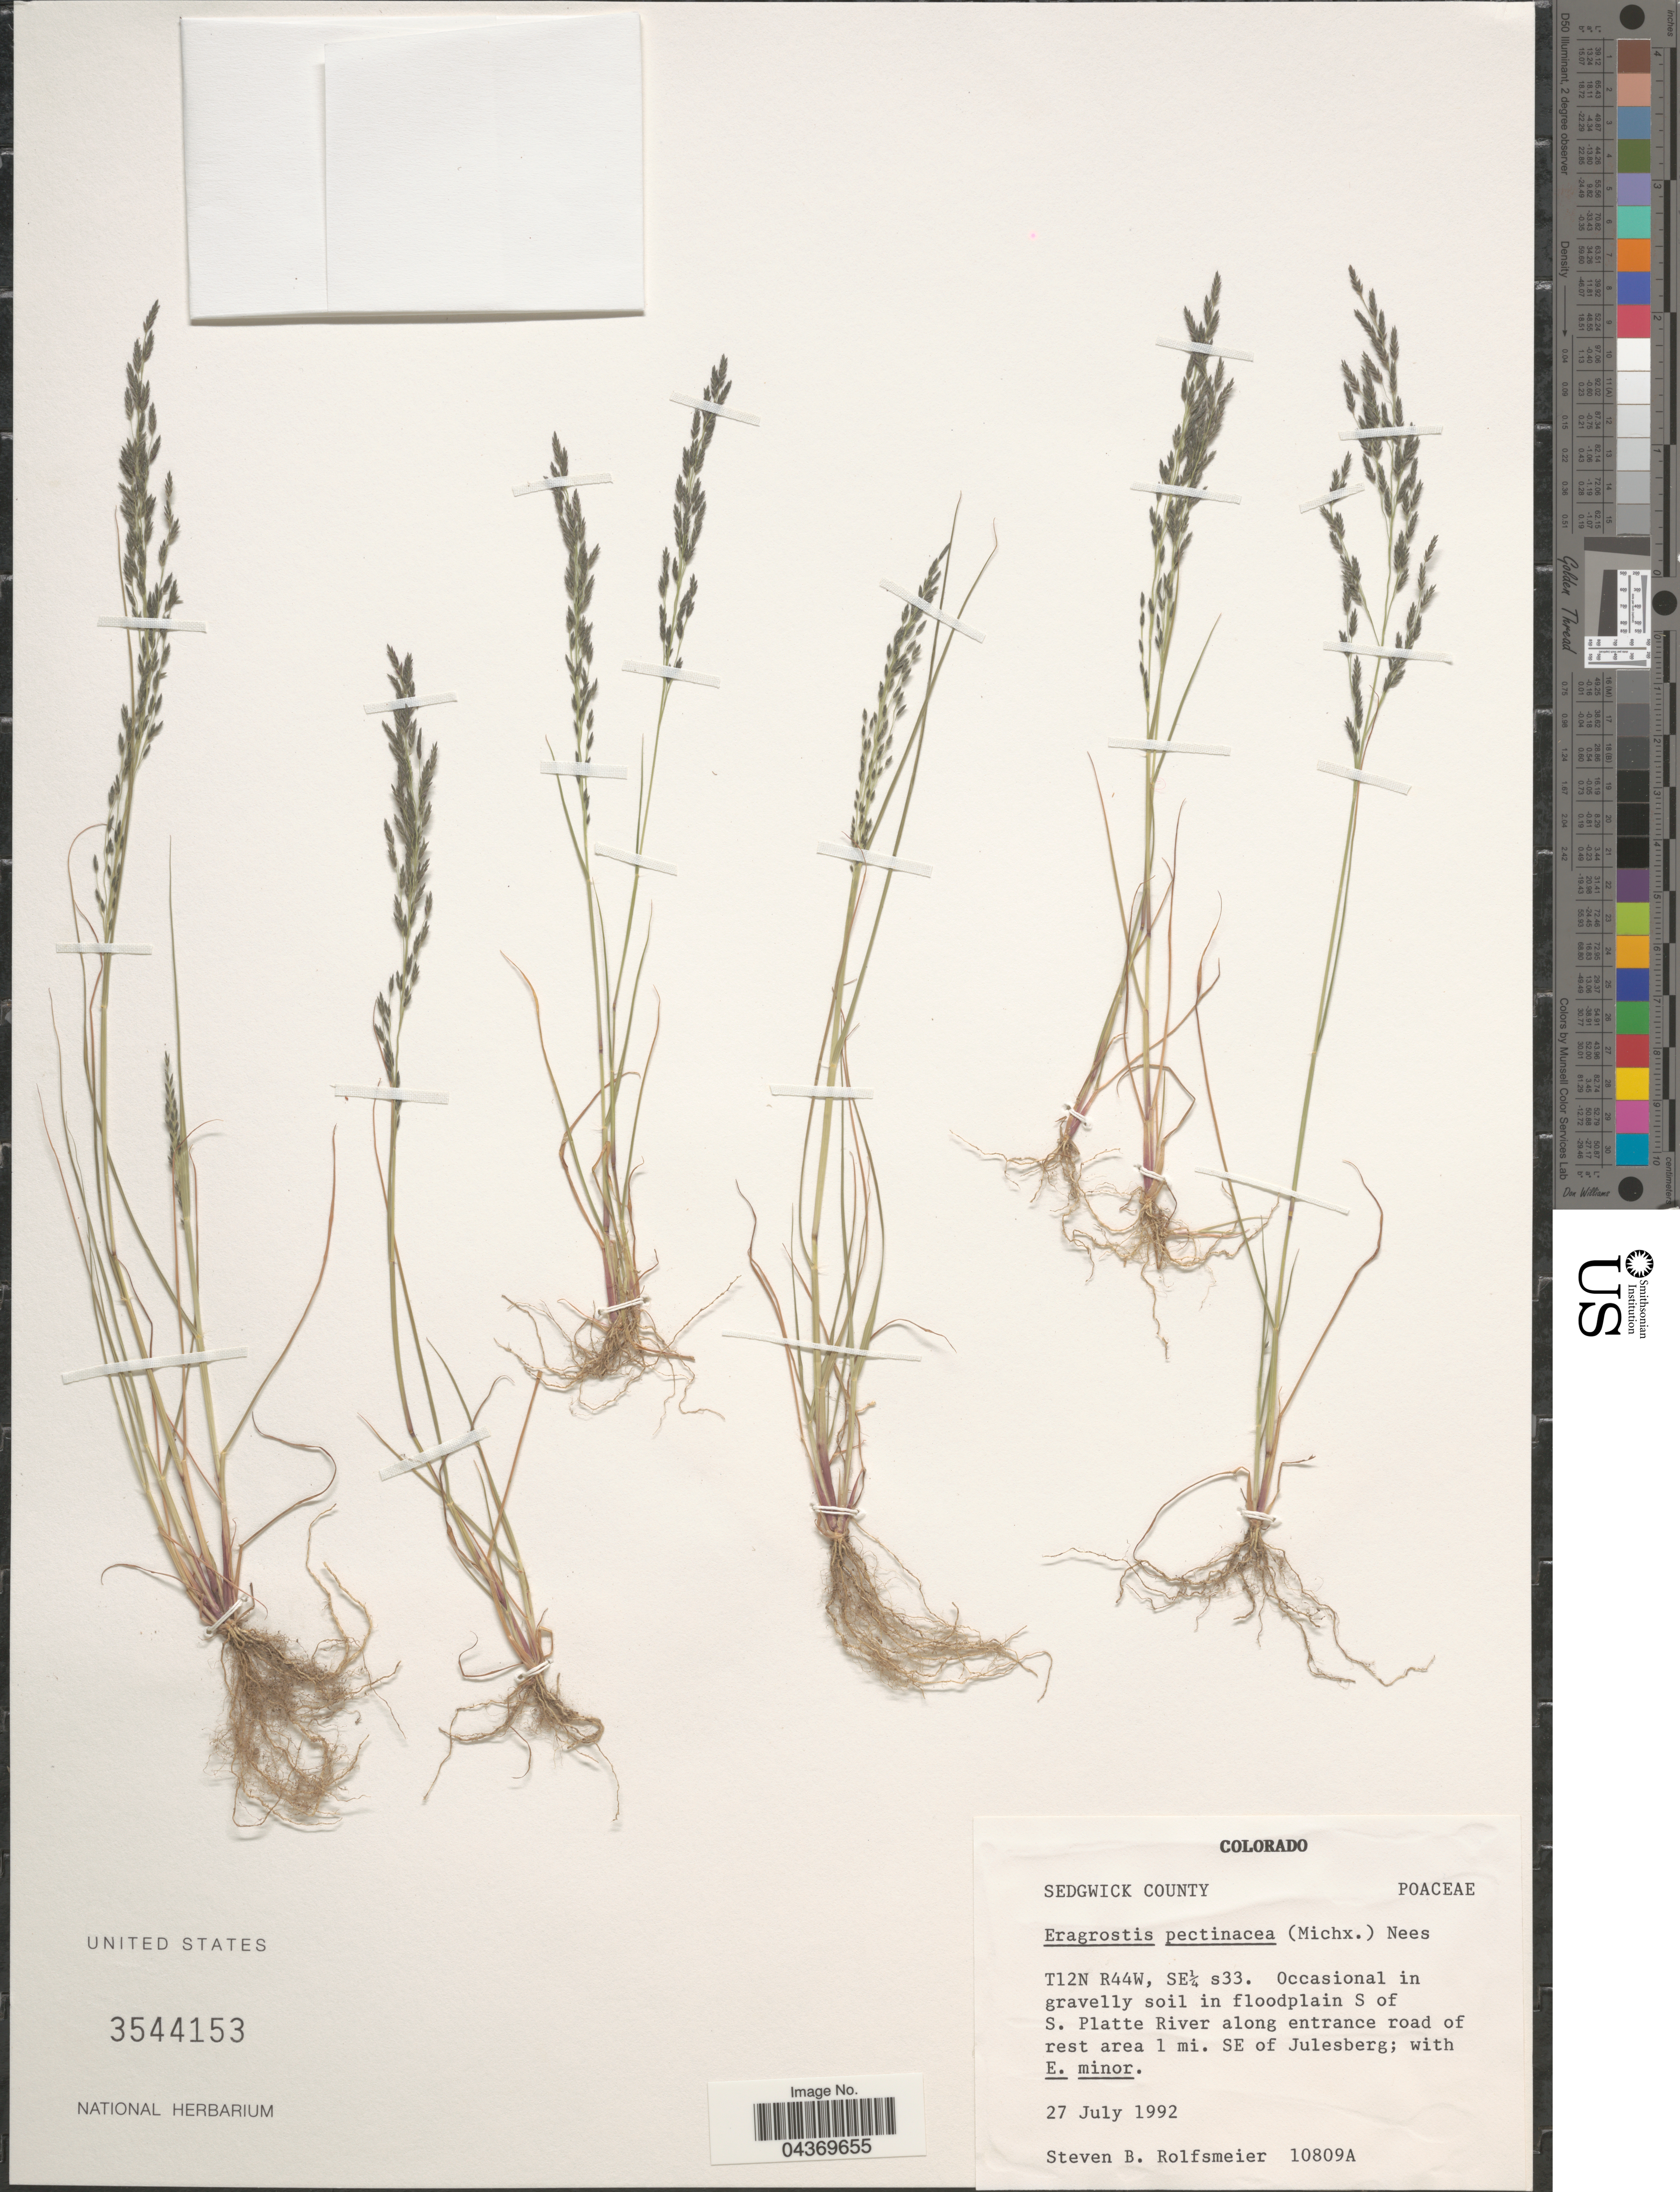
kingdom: Plantae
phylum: Tracheophyta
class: Liliopsida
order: Poales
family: Poaceae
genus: Eragrostis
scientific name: Eragrostis pectinacea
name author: (Michx.) Nees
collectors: S. Rolfsmeier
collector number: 10809A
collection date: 1992-07-27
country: United States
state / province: Colorado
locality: Sedgwick County. T12N R44W, SE¼ s33. Occasional in gravelly soil in floodplain S of S. Platte River along entrance road of rest area 1 mi. SE of Julesberg.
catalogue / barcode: US 3544153